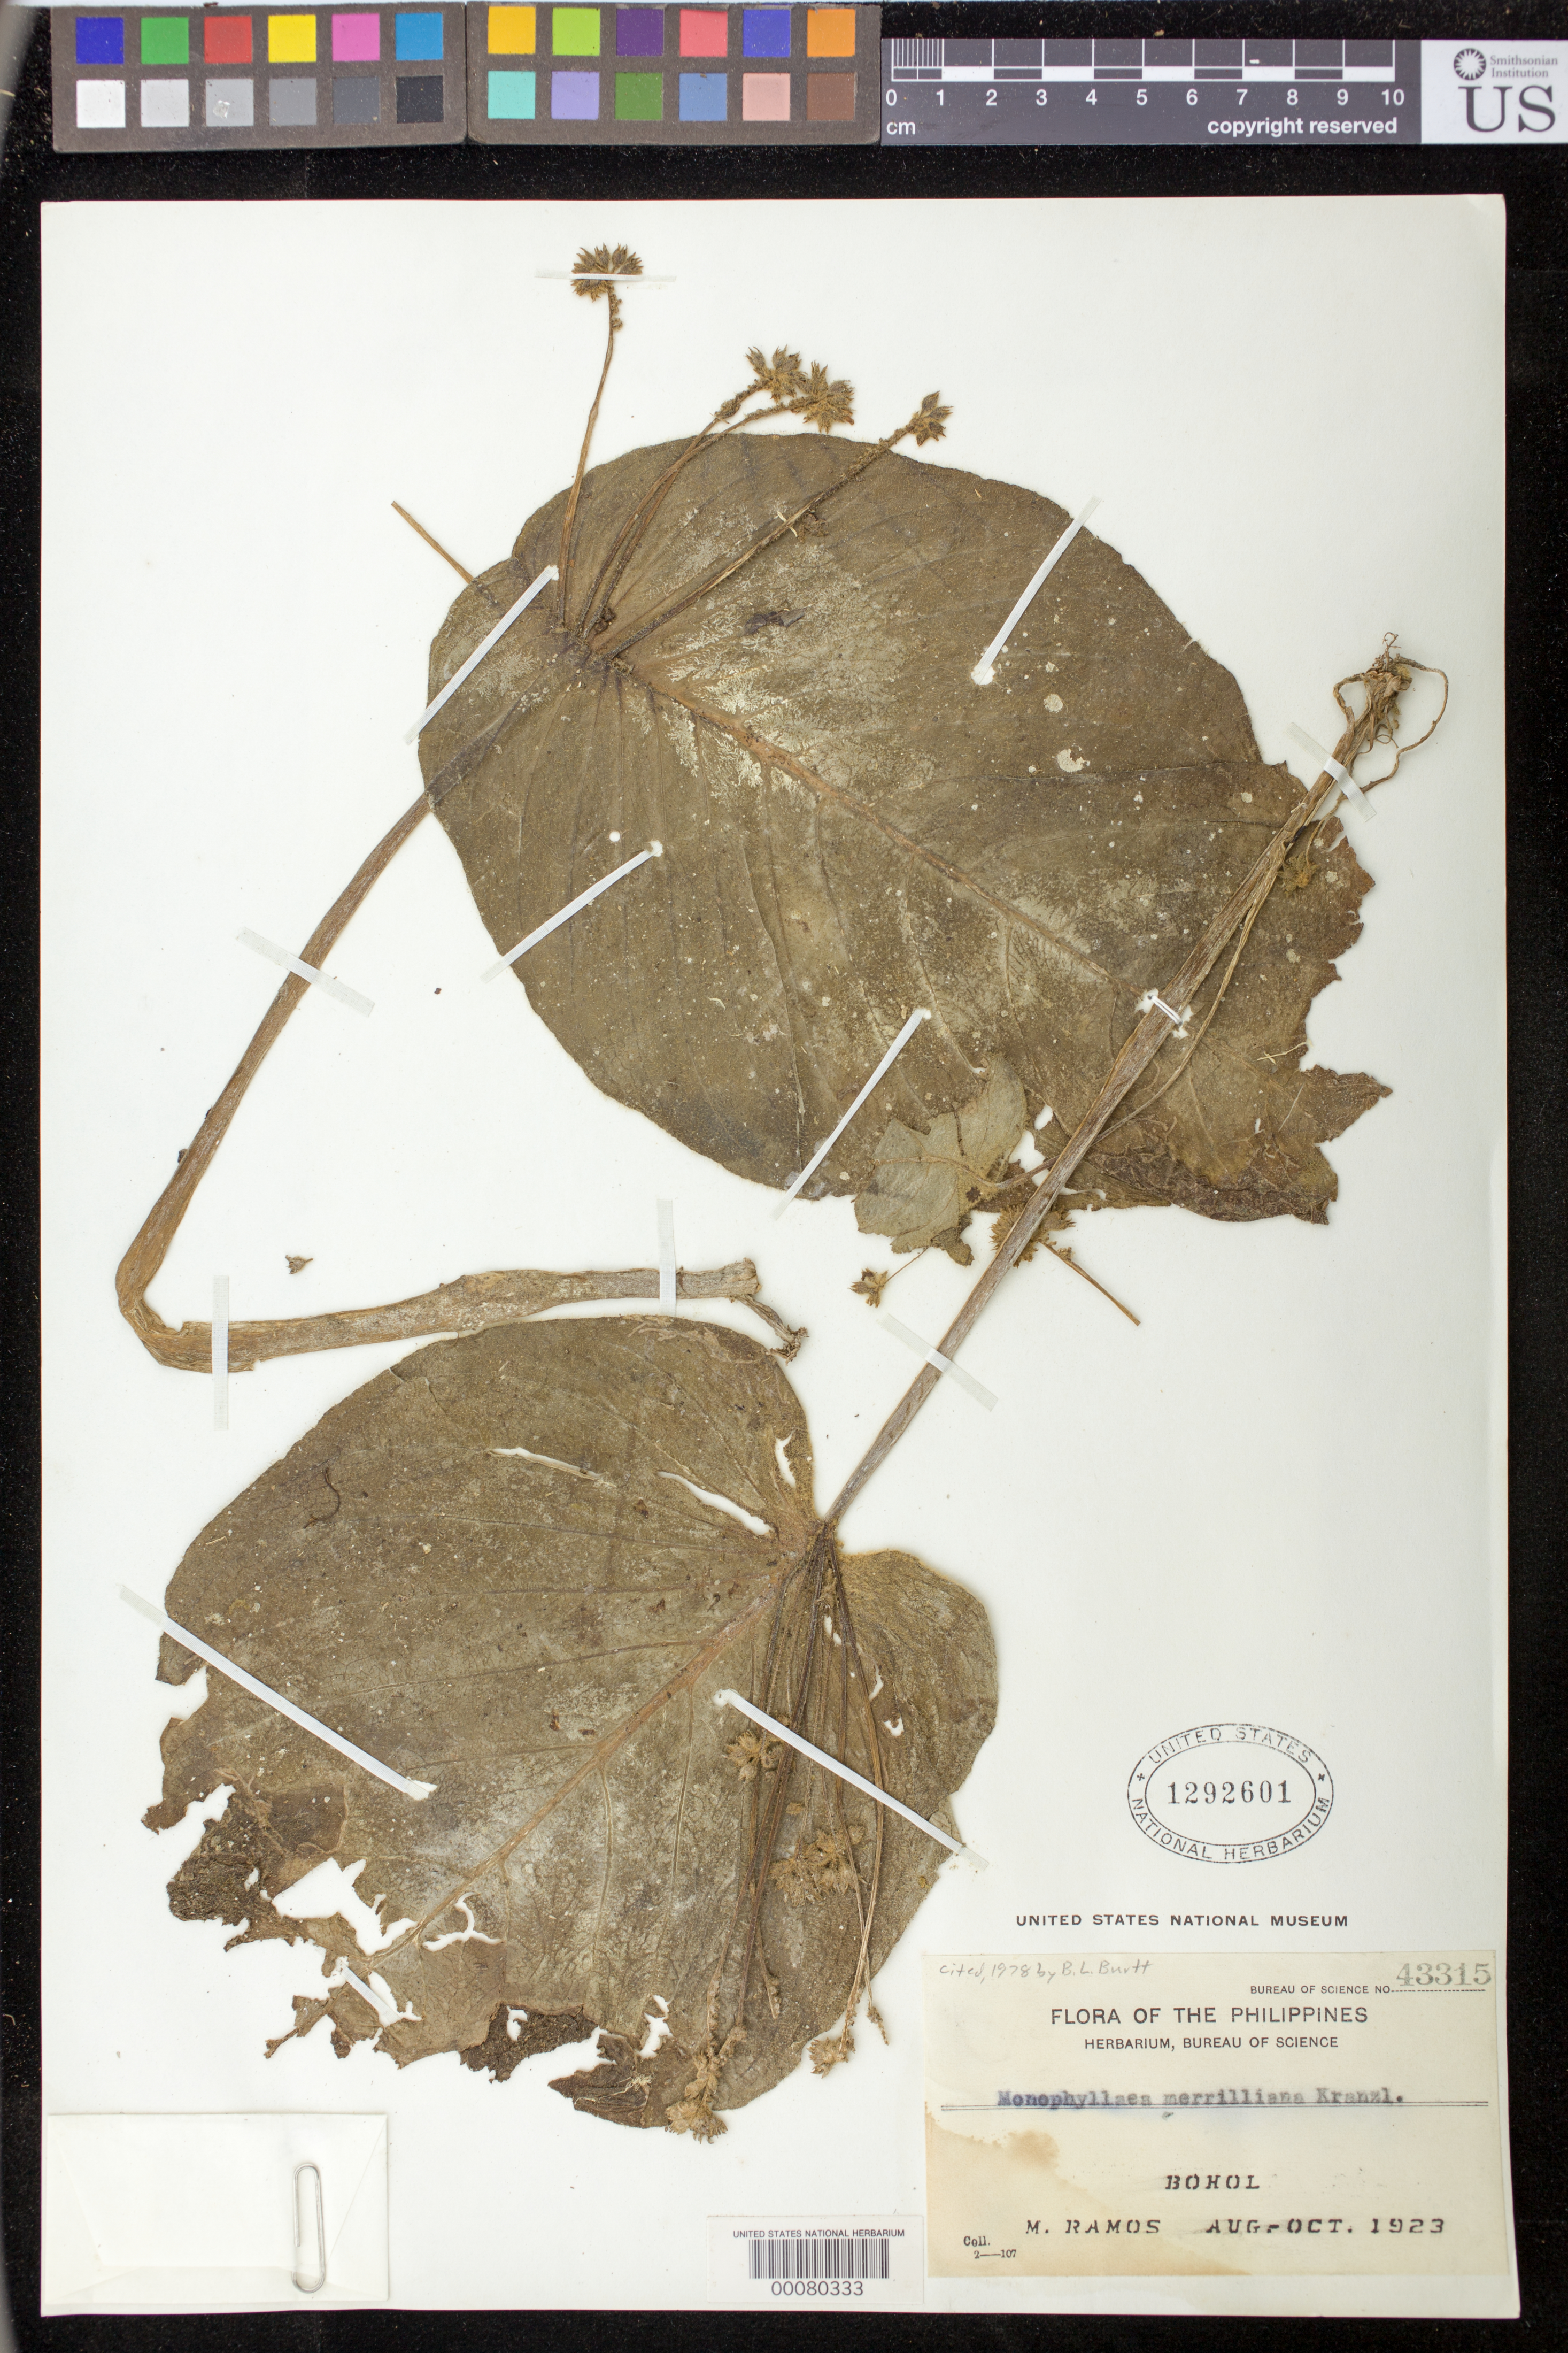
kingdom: Plantae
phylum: Tracheophyta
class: Magnoliopsida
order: Lamiales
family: Gesneriaceae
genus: Monophyllaea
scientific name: Monophyllaea merrilliana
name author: Kraenzl.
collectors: M. Ramos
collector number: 43315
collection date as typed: Aug-Oct 1923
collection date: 1923-08/1923-10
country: Philippines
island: Bohol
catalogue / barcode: US 1292601